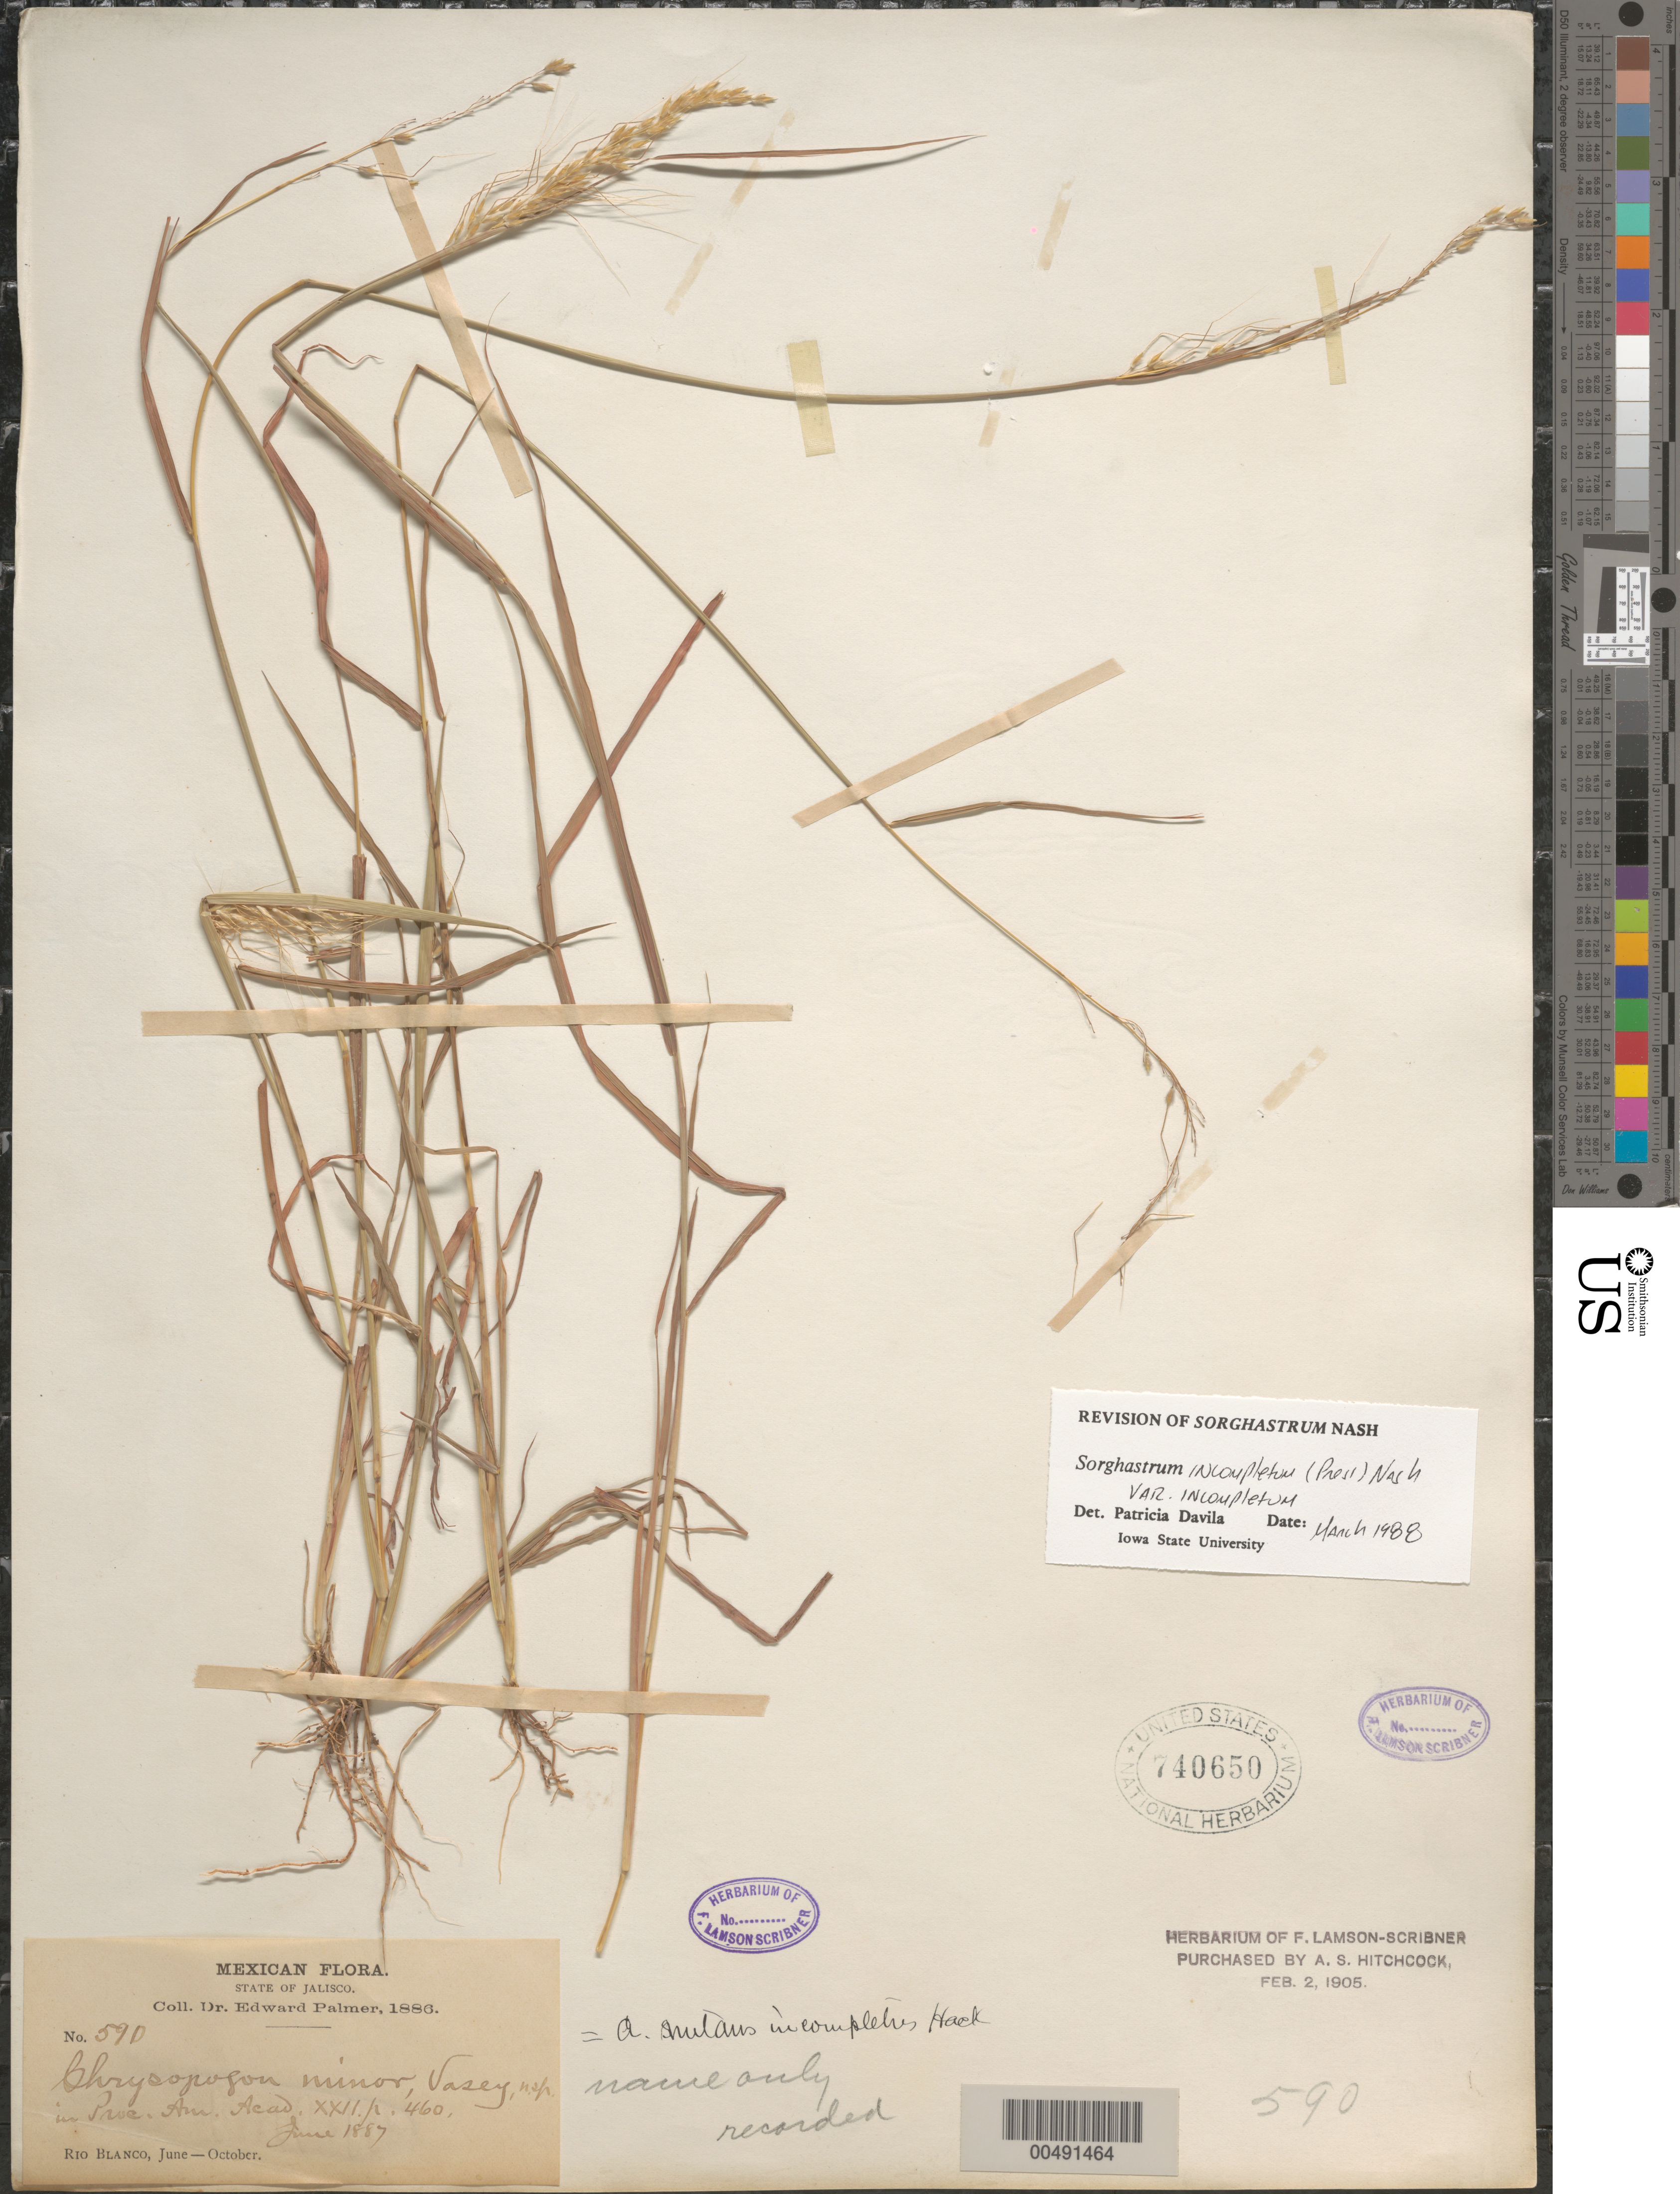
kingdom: Plantae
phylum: Tracheophyta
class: Liliopsida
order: Poales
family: Poaceae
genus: Sorghastrum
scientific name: Sorghastrum incompletum var. incompletum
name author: (J. Presl) Nash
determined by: Dávila, P. D.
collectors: E. Palmer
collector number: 510 (590?)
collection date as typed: Jun 1886 to Oct 1886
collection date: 1886-06/1886-10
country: Mexico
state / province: Jalisco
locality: Rio Blanco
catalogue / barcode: US 740650